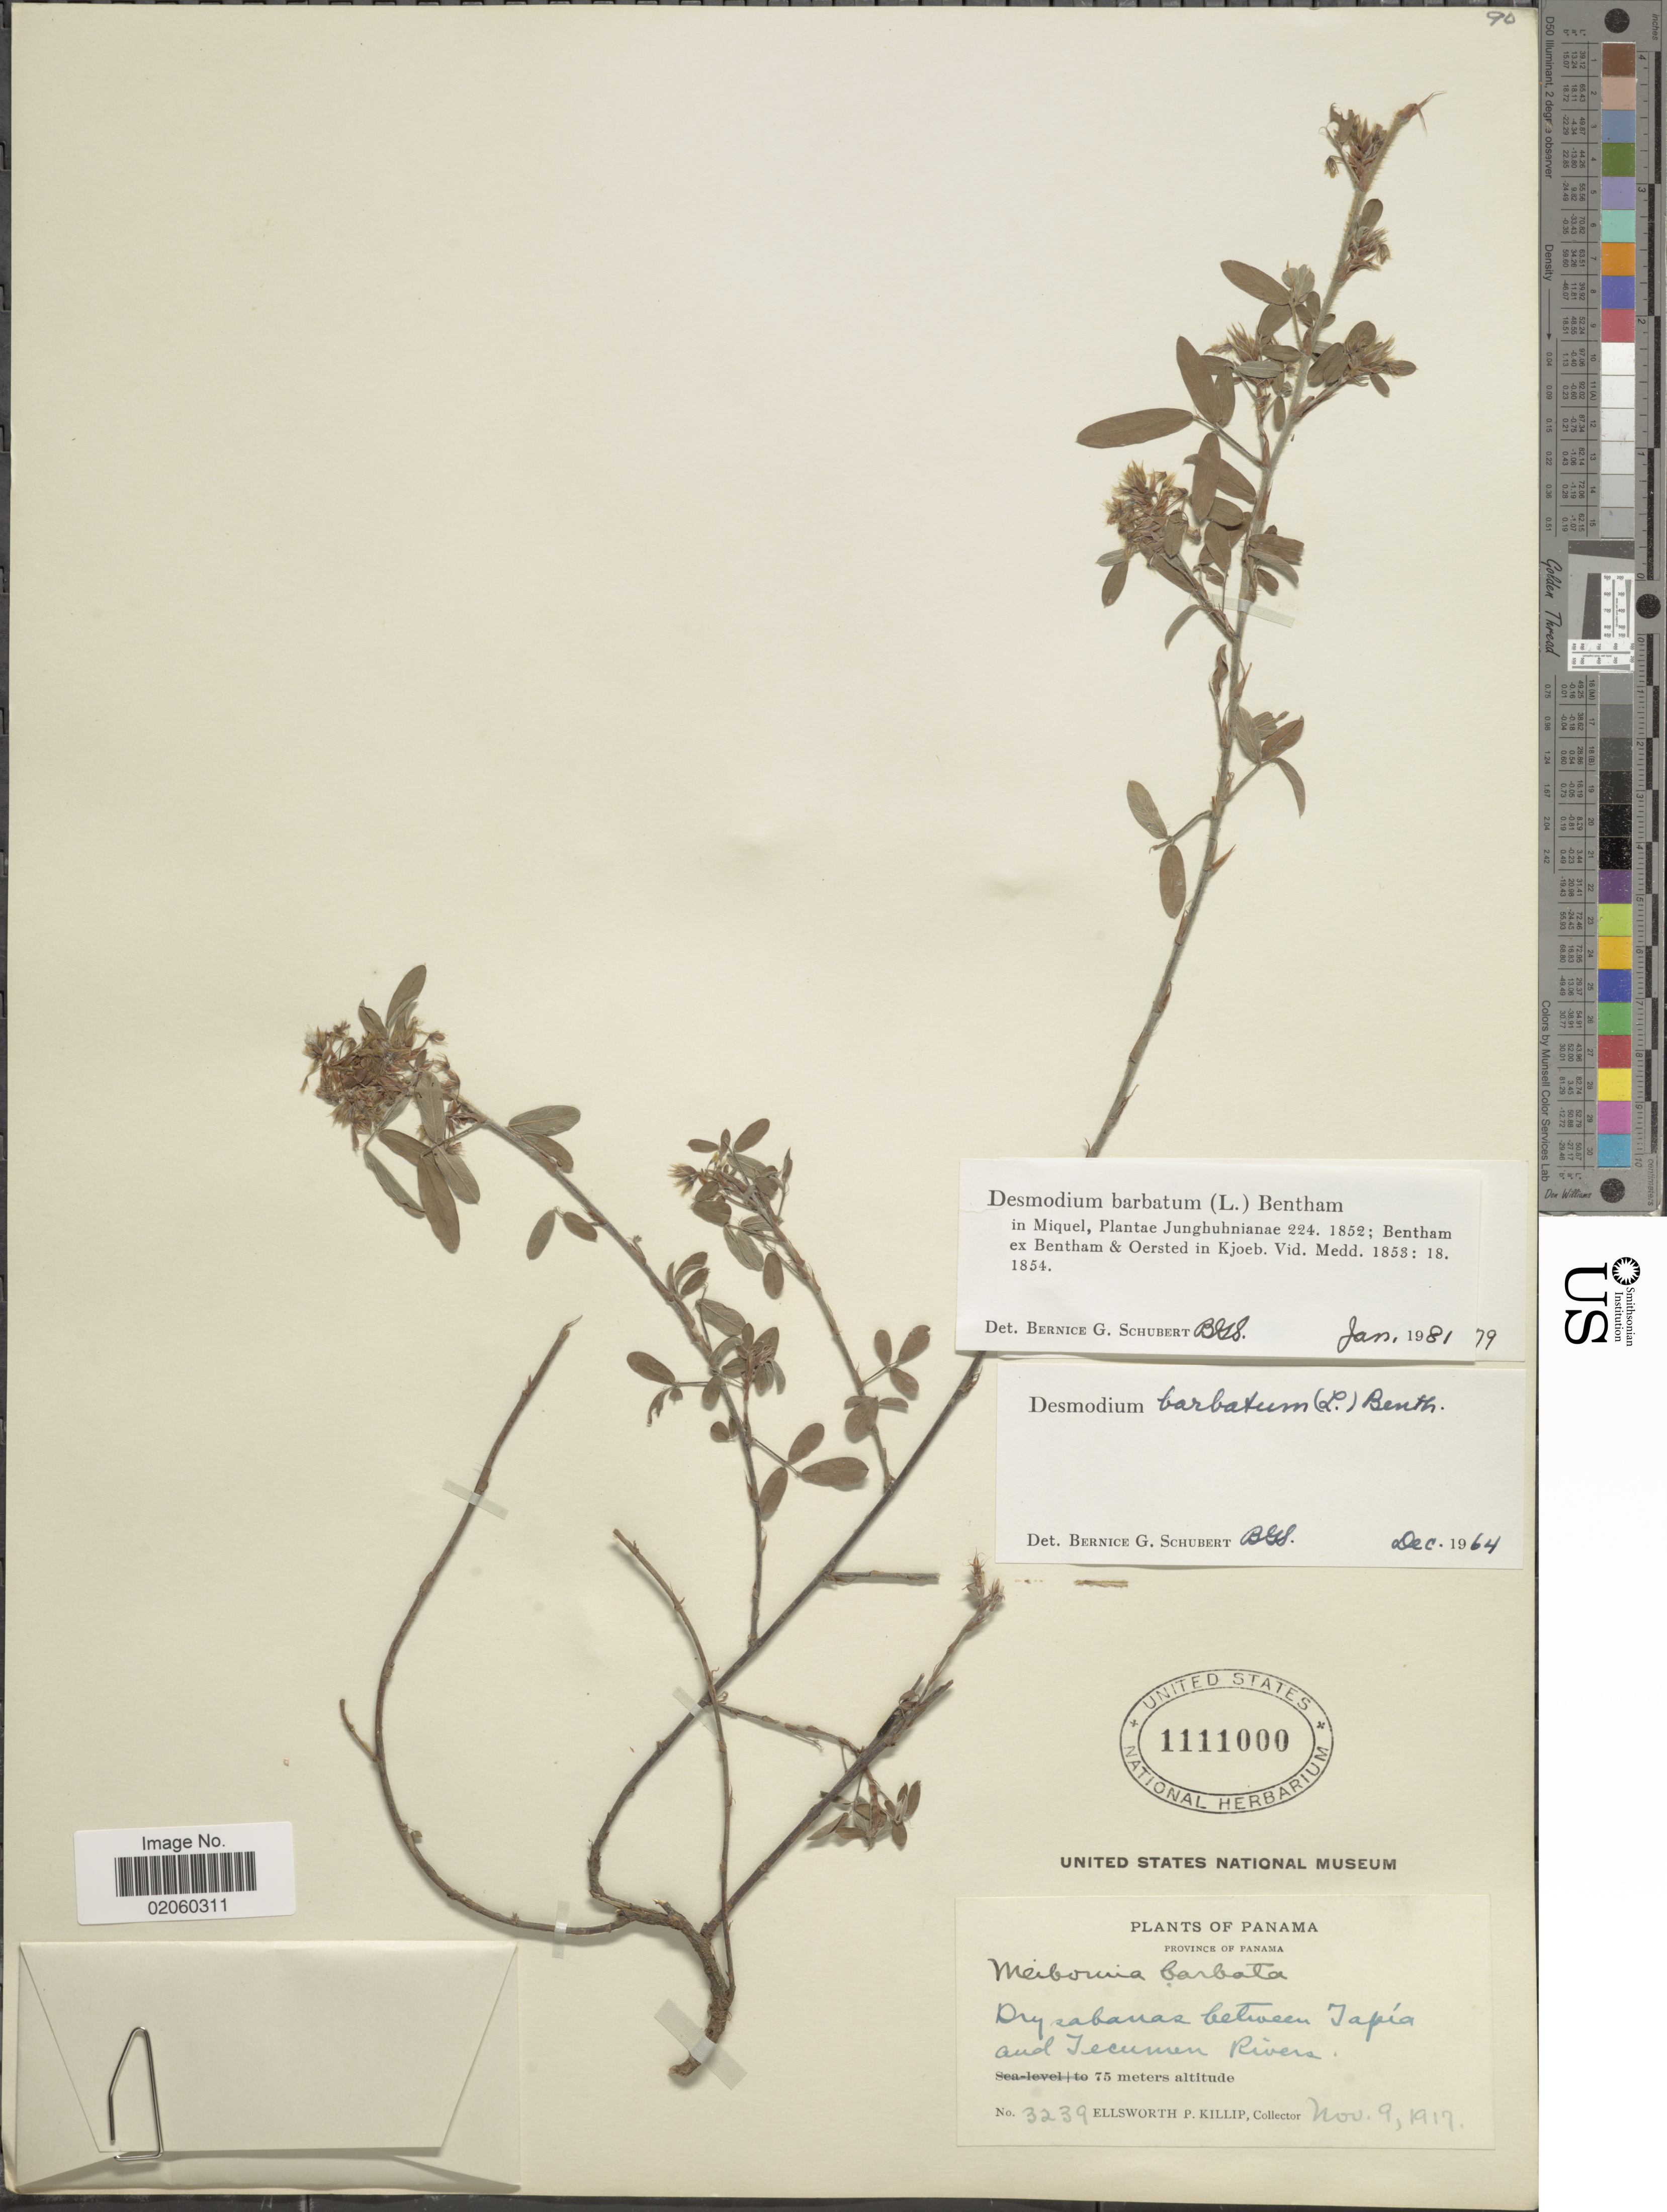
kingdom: Plantae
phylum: Tracheophyta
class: Magnoliopsida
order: Fabales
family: Fabaceae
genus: Grona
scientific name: Grona barbata var. barbata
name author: (L.) H. Ohashi & K. Ohashi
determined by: Strong, Mark T., (BOT), Smithsonian Institution - National Museum of Natural History (UNITED STATES)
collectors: E. P. Killip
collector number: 3239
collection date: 1917-11-09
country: Panama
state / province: Panamá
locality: Between Tapia and Tecumen Rivers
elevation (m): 75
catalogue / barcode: US 1111000